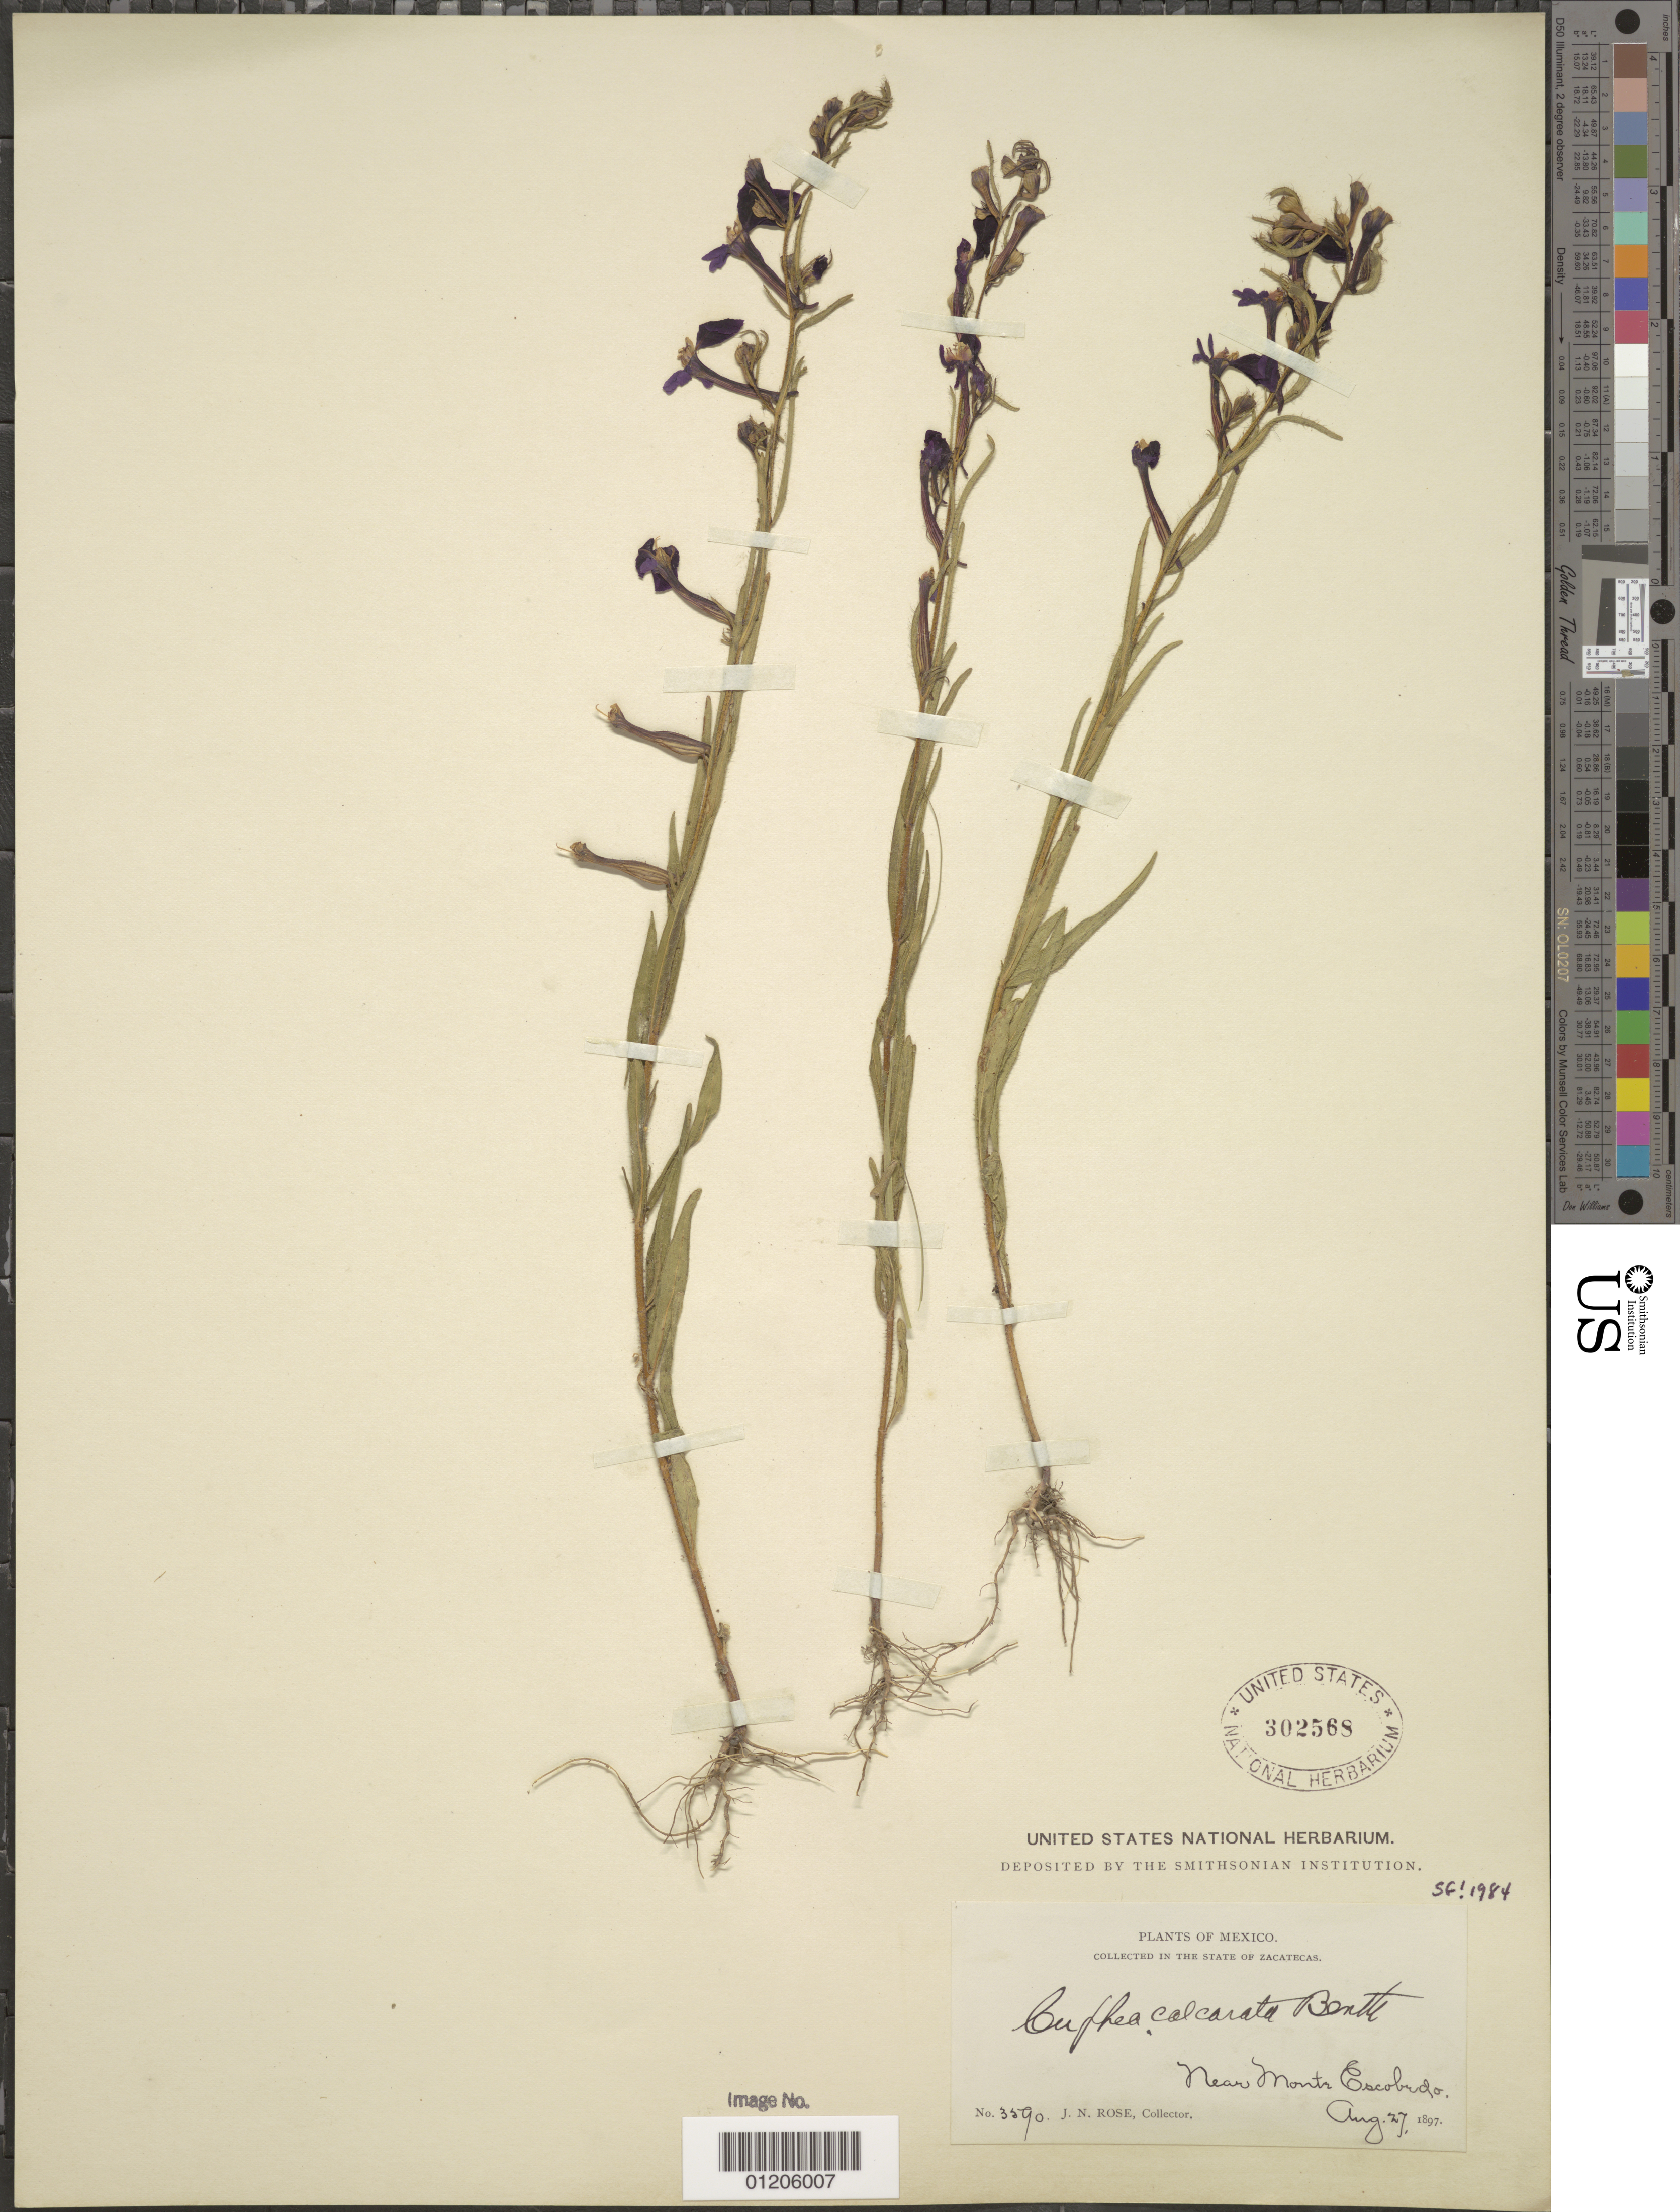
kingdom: Plantae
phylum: Tracheophyta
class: Magnoliopsida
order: Myrtales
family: Lythraceae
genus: Cuphea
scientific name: Cuphea calcarata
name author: Benth.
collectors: J. N. Rose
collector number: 3590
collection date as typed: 27 Aug 1897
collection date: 1897-08-27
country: Mexico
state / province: Zacatecas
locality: Near Monte Escobedo.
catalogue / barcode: US 302568